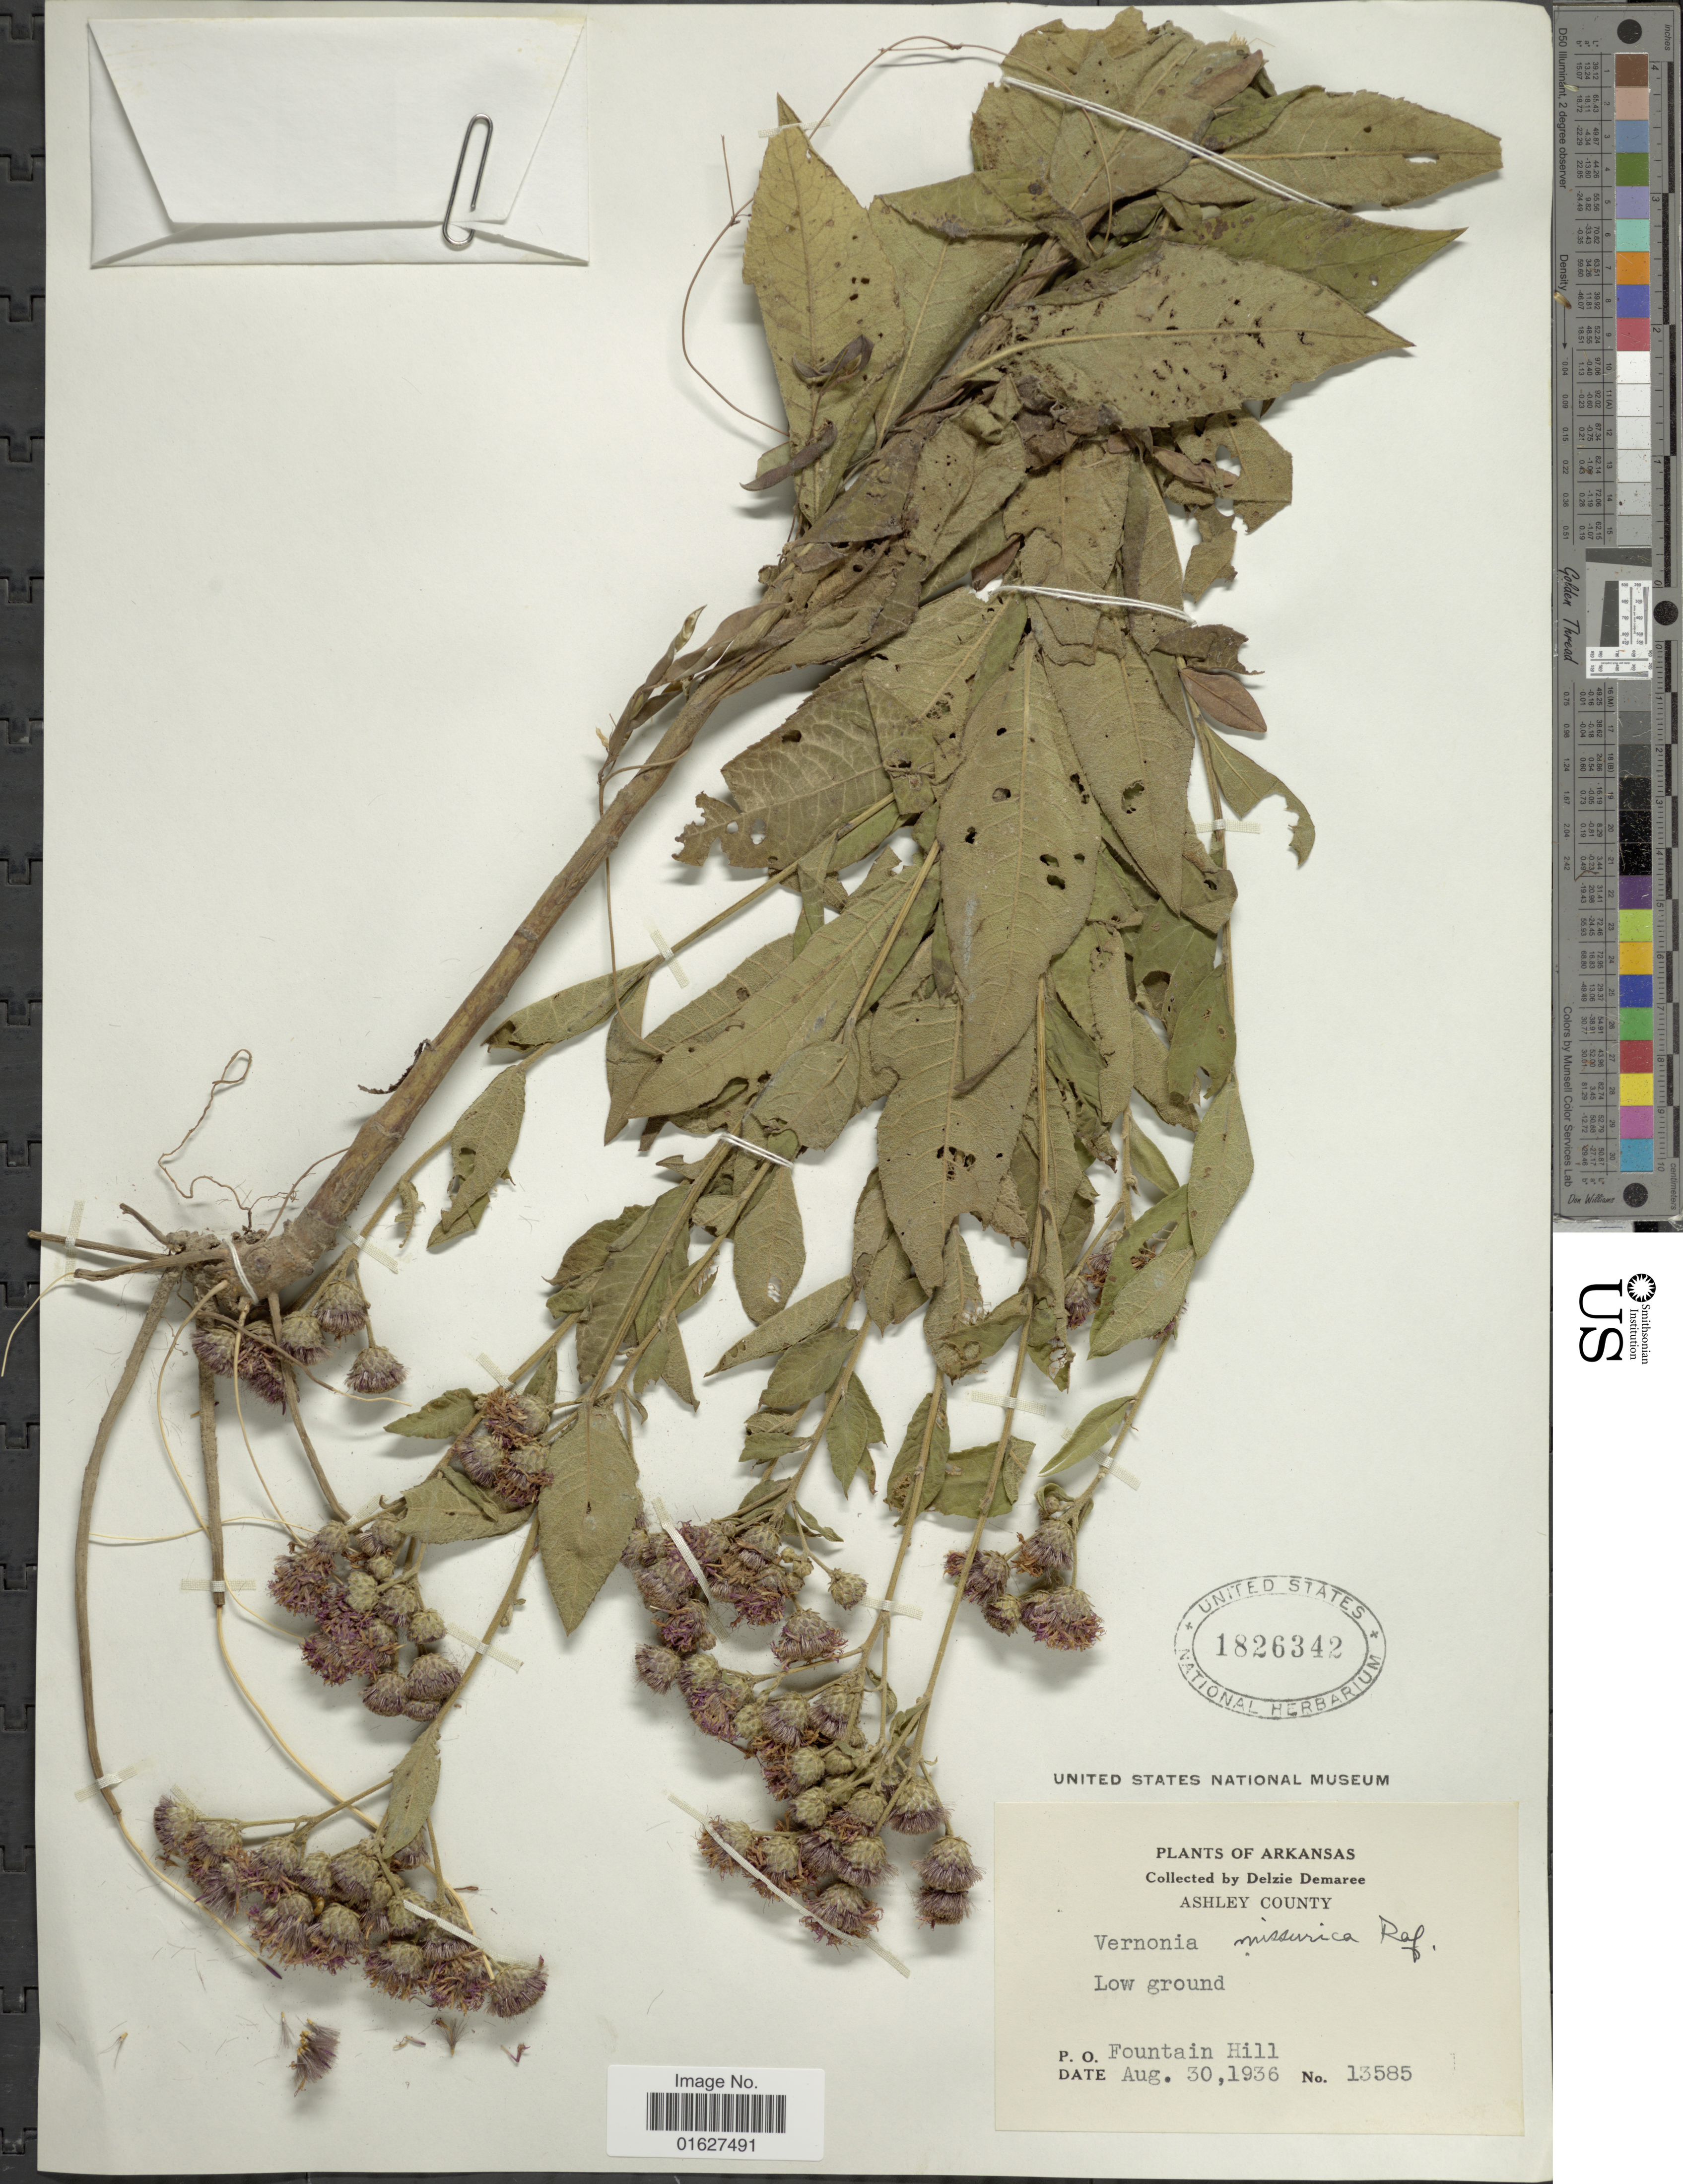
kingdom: Plantae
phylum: Tracheophyta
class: Magnoliopsida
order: Asterales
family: Asteraceae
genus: Vernonia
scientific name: Vernonia missurica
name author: Raf.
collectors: D. Demaree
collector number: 13585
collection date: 1936-08-30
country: United States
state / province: Arkansas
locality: Ashley County. P.O. Fountain Hill.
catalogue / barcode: US 1826342